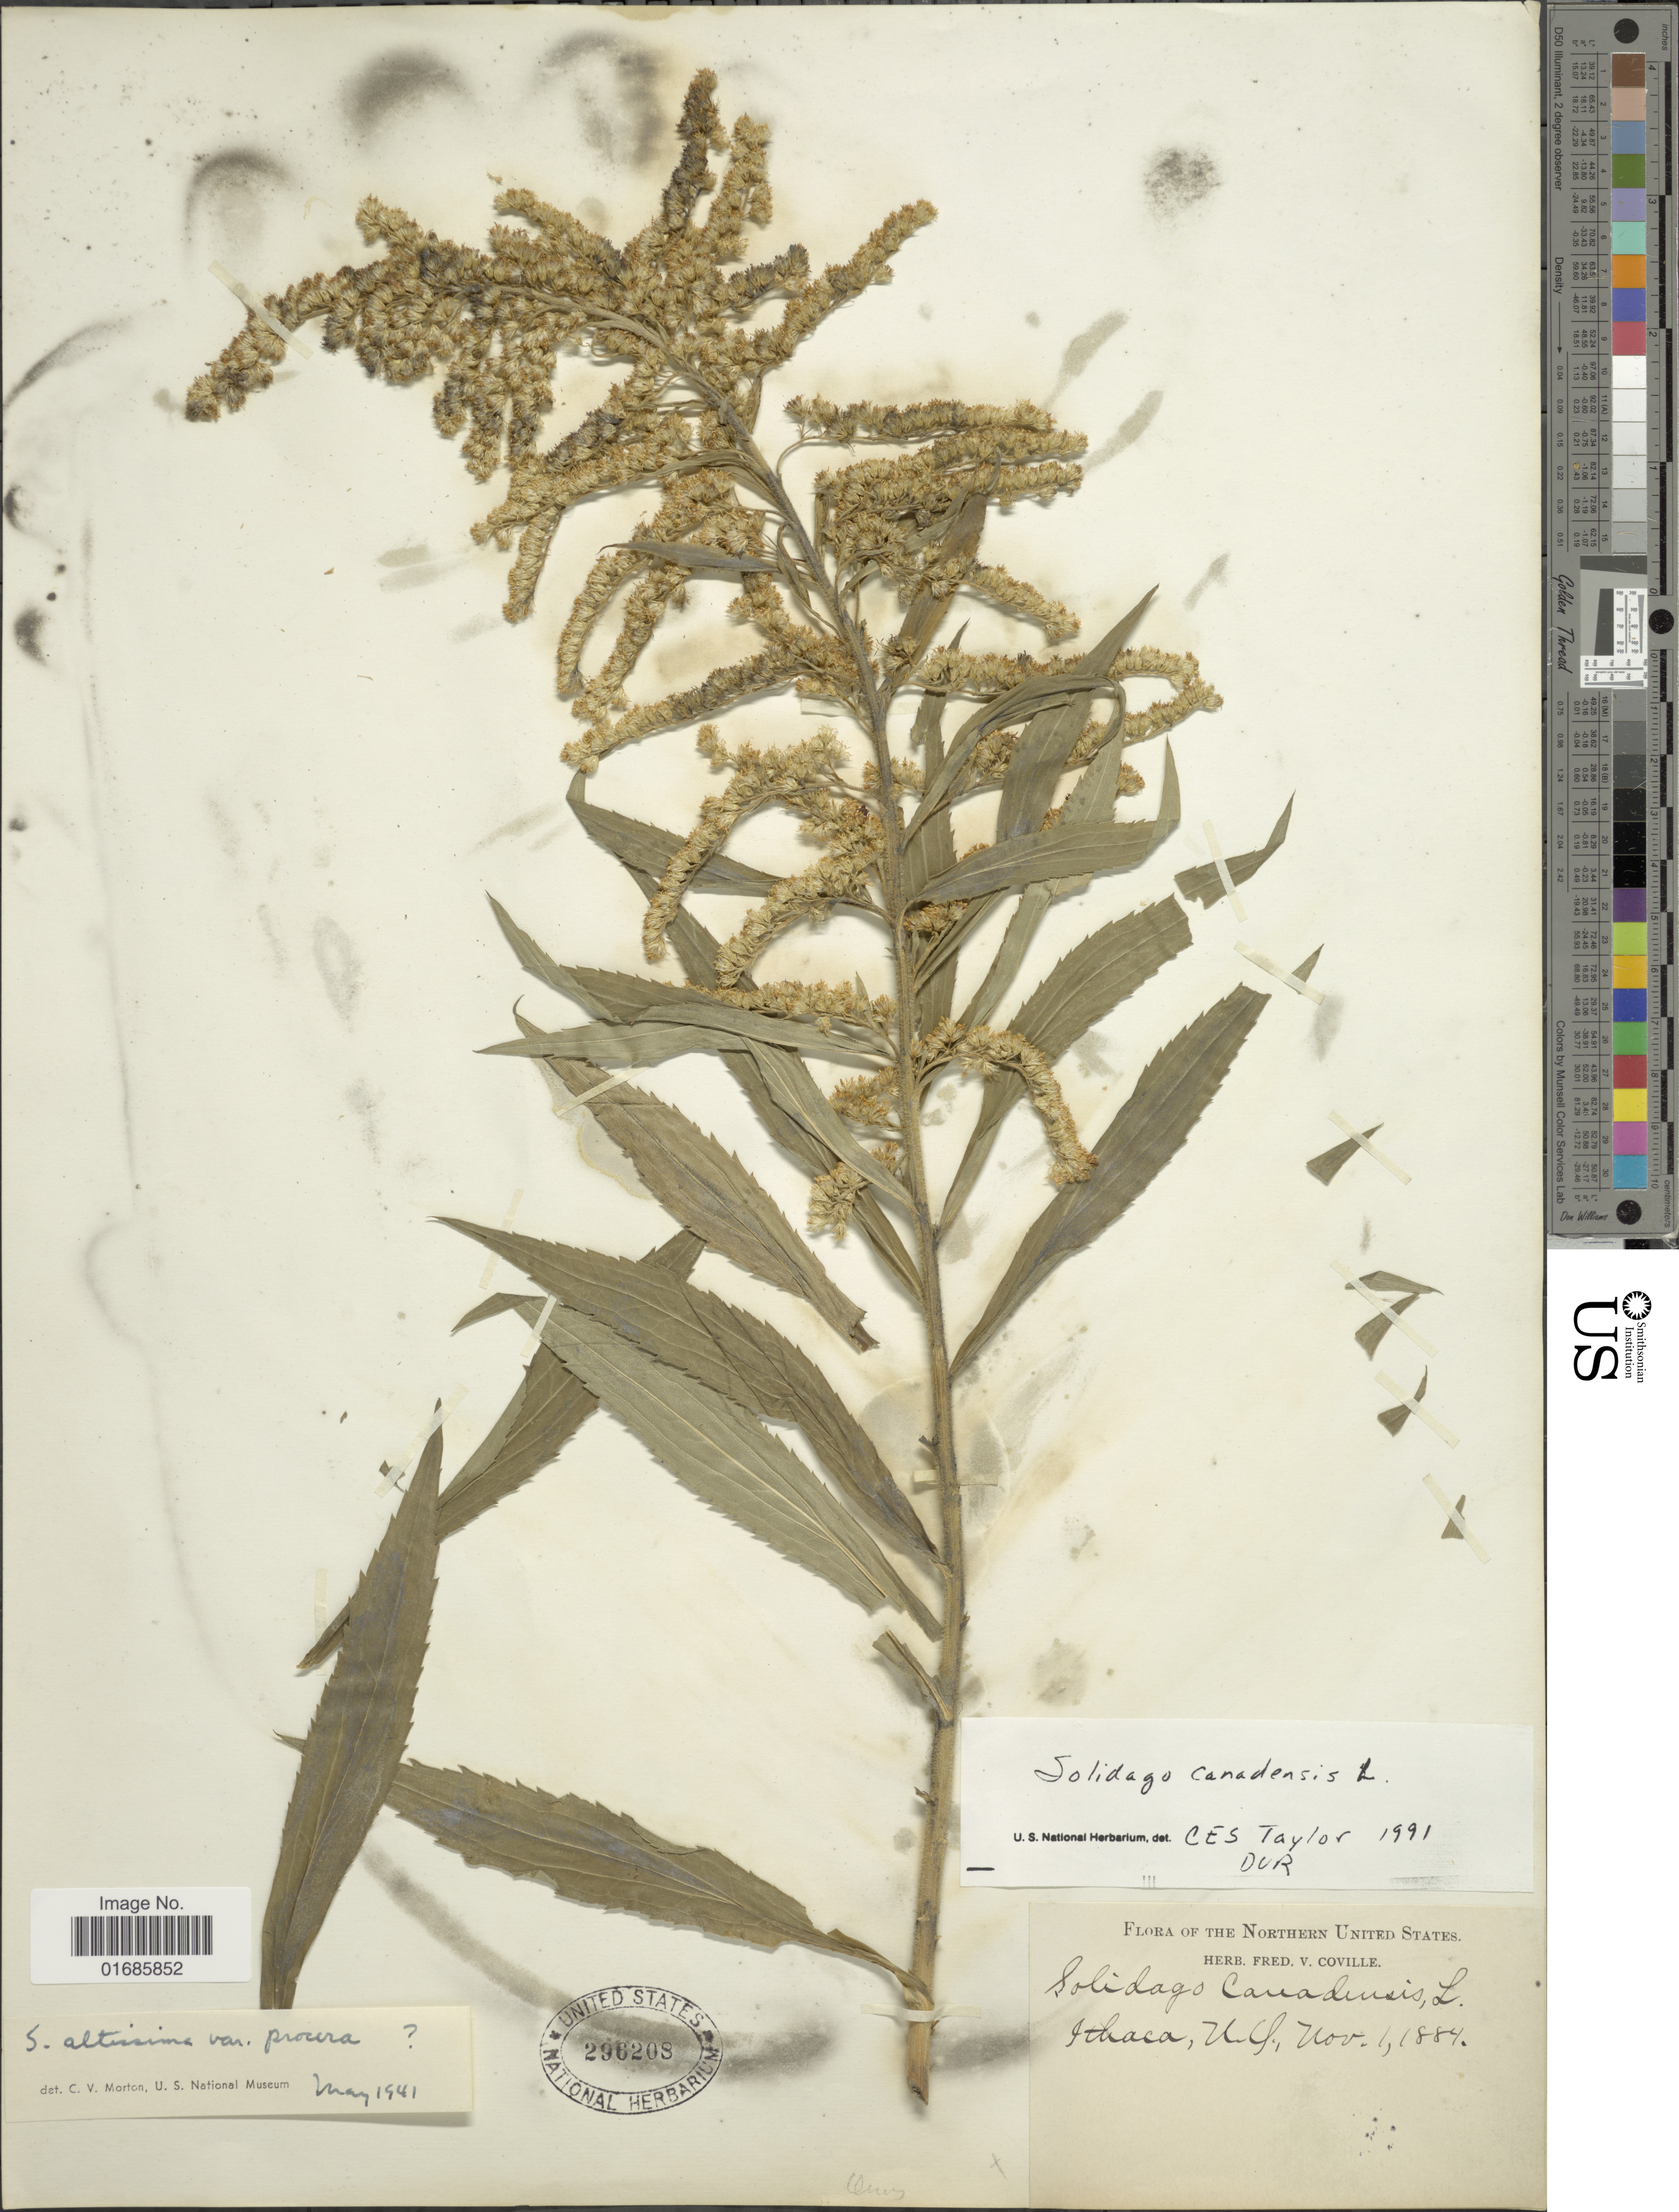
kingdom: Plantae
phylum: Tracheophyta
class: Magnoliopsida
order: Asterales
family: Asteraceae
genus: Solidago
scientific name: Solidago canadensis var. scabra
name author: (Muhl. ex Willd.) Torr. & A. Gray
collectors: F. V. Coville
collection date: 1884-11-01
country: United States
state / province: New York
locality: Northern United States, Ithaca, N. Y.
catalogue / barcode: US 296208